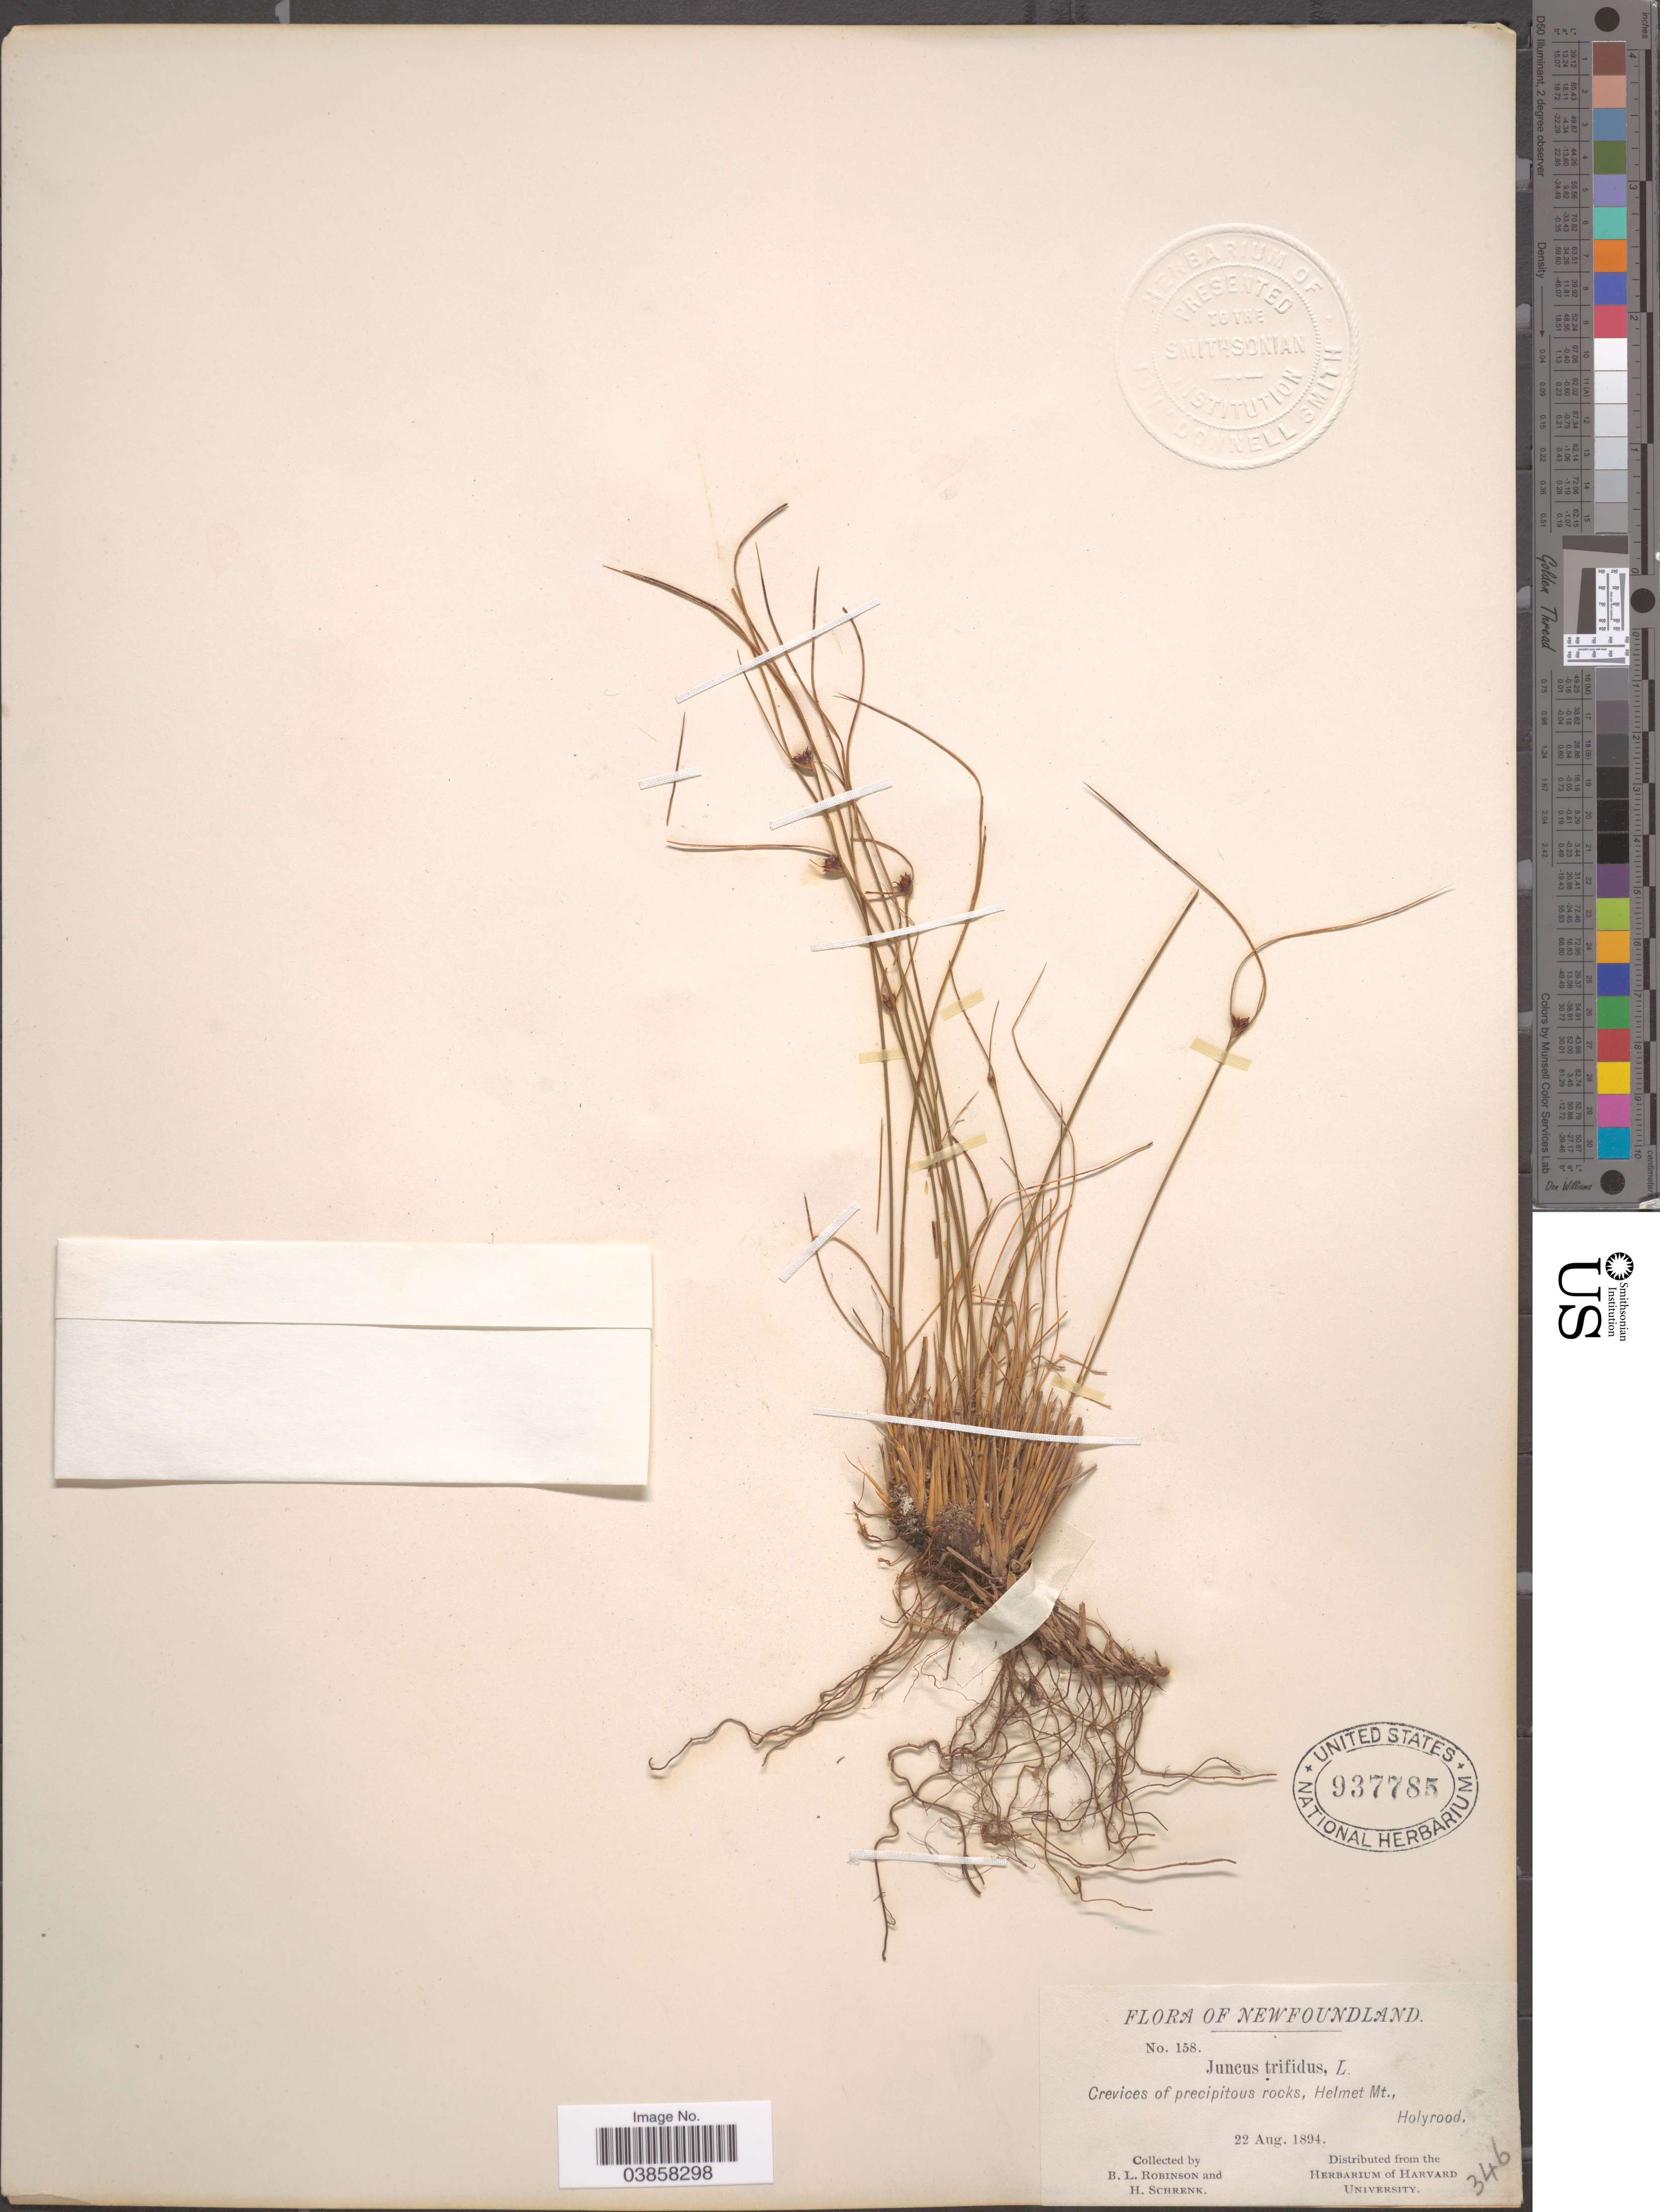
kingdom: Plantae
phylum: Tracheophyta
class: Liliopsida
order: Poales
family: Juncaceae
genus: Juncus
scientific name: Juncus trifidus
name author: L.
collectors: B. L. Robinson & H. Schrenk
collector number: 158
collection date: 1894-08-22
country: Canada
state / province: Newfoundland and Labrador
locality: Crevices of precipitous rocks, Helmet Mt., Holyrood.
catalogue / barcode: US 937785